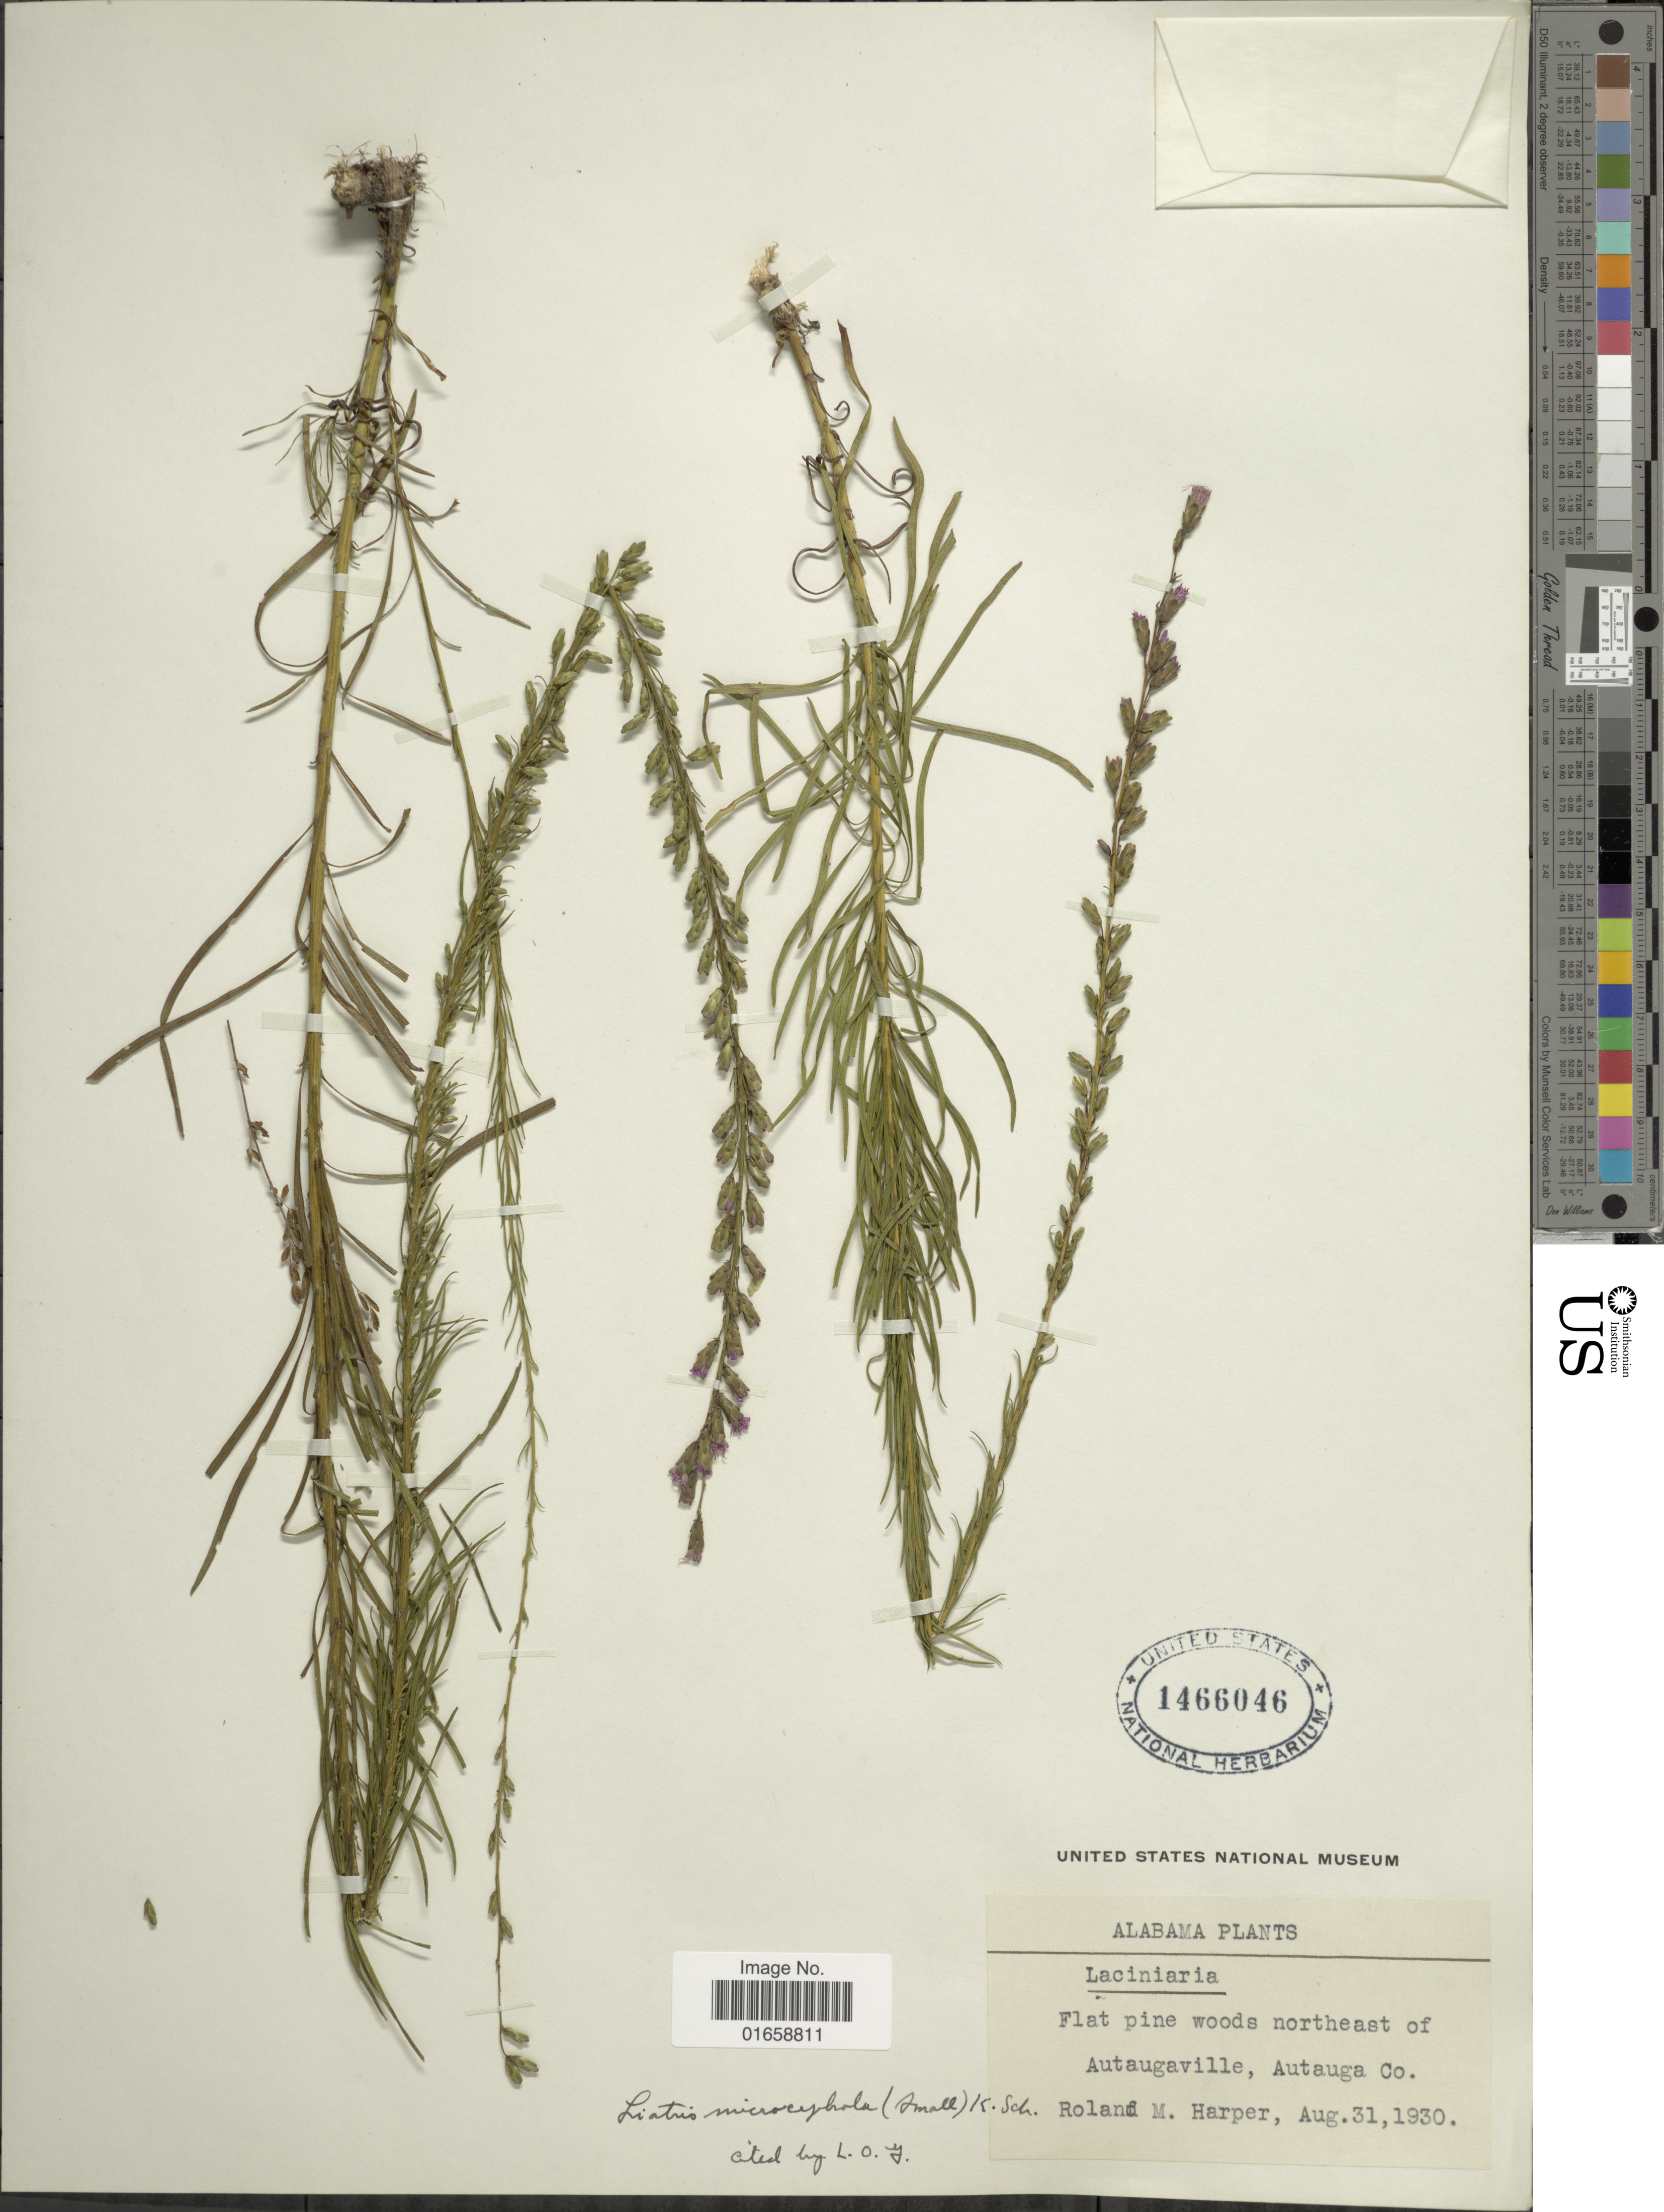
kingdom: Plantae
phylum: Tracheophyta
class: Magnoliopsida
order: Asterales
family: Asteraceae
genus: Liatris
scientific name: Liatris microcephala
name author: (Small) K. Schum.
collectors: R. M. Harper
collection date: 1930-08-31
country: United States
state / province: Alabama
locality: Flat pine woods northeast of Autaugaville, Autauga Co.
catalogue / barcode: US 1466046